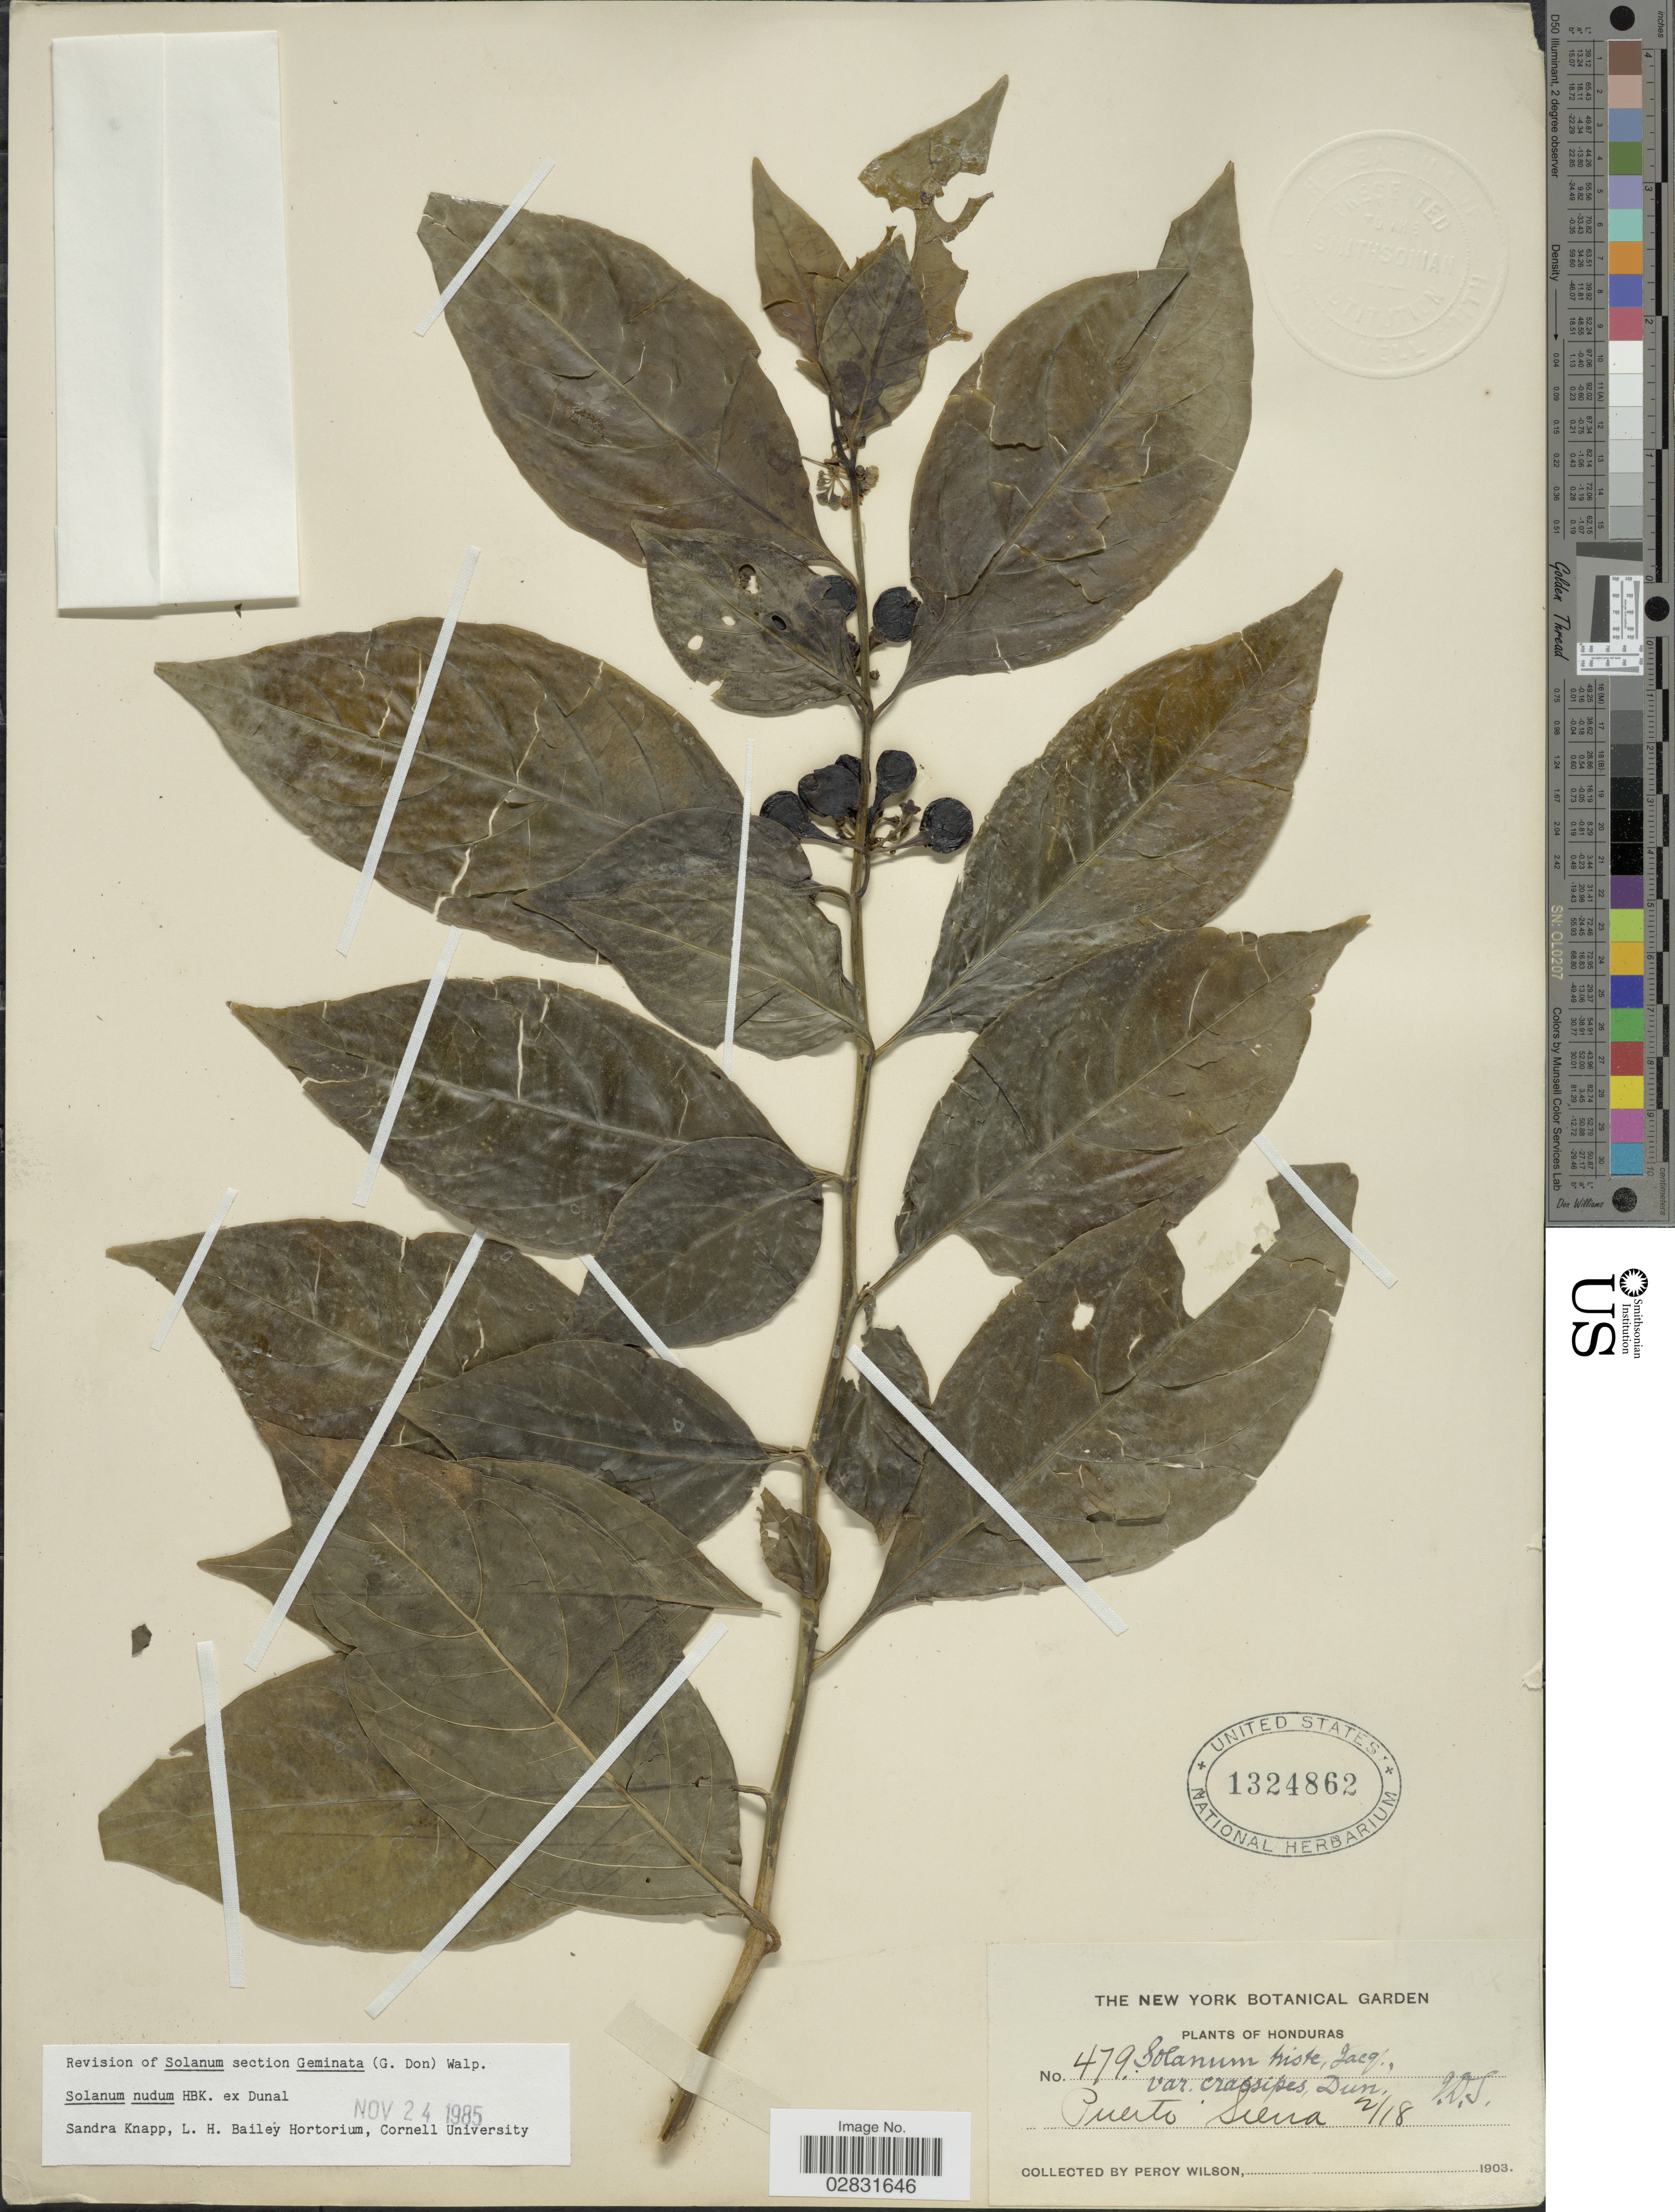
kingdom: Plantae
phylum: Tracheophyta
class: Magnoliopsida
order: Solanales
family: Solanaceae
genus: Solanum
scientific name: Solanum nudum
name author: Humb. & Bonpl. ex Dunal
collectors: P. Wilson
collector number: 479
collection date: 1903-02-18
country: Honduras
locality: Puerto Sierra.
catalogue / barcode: US 1324862